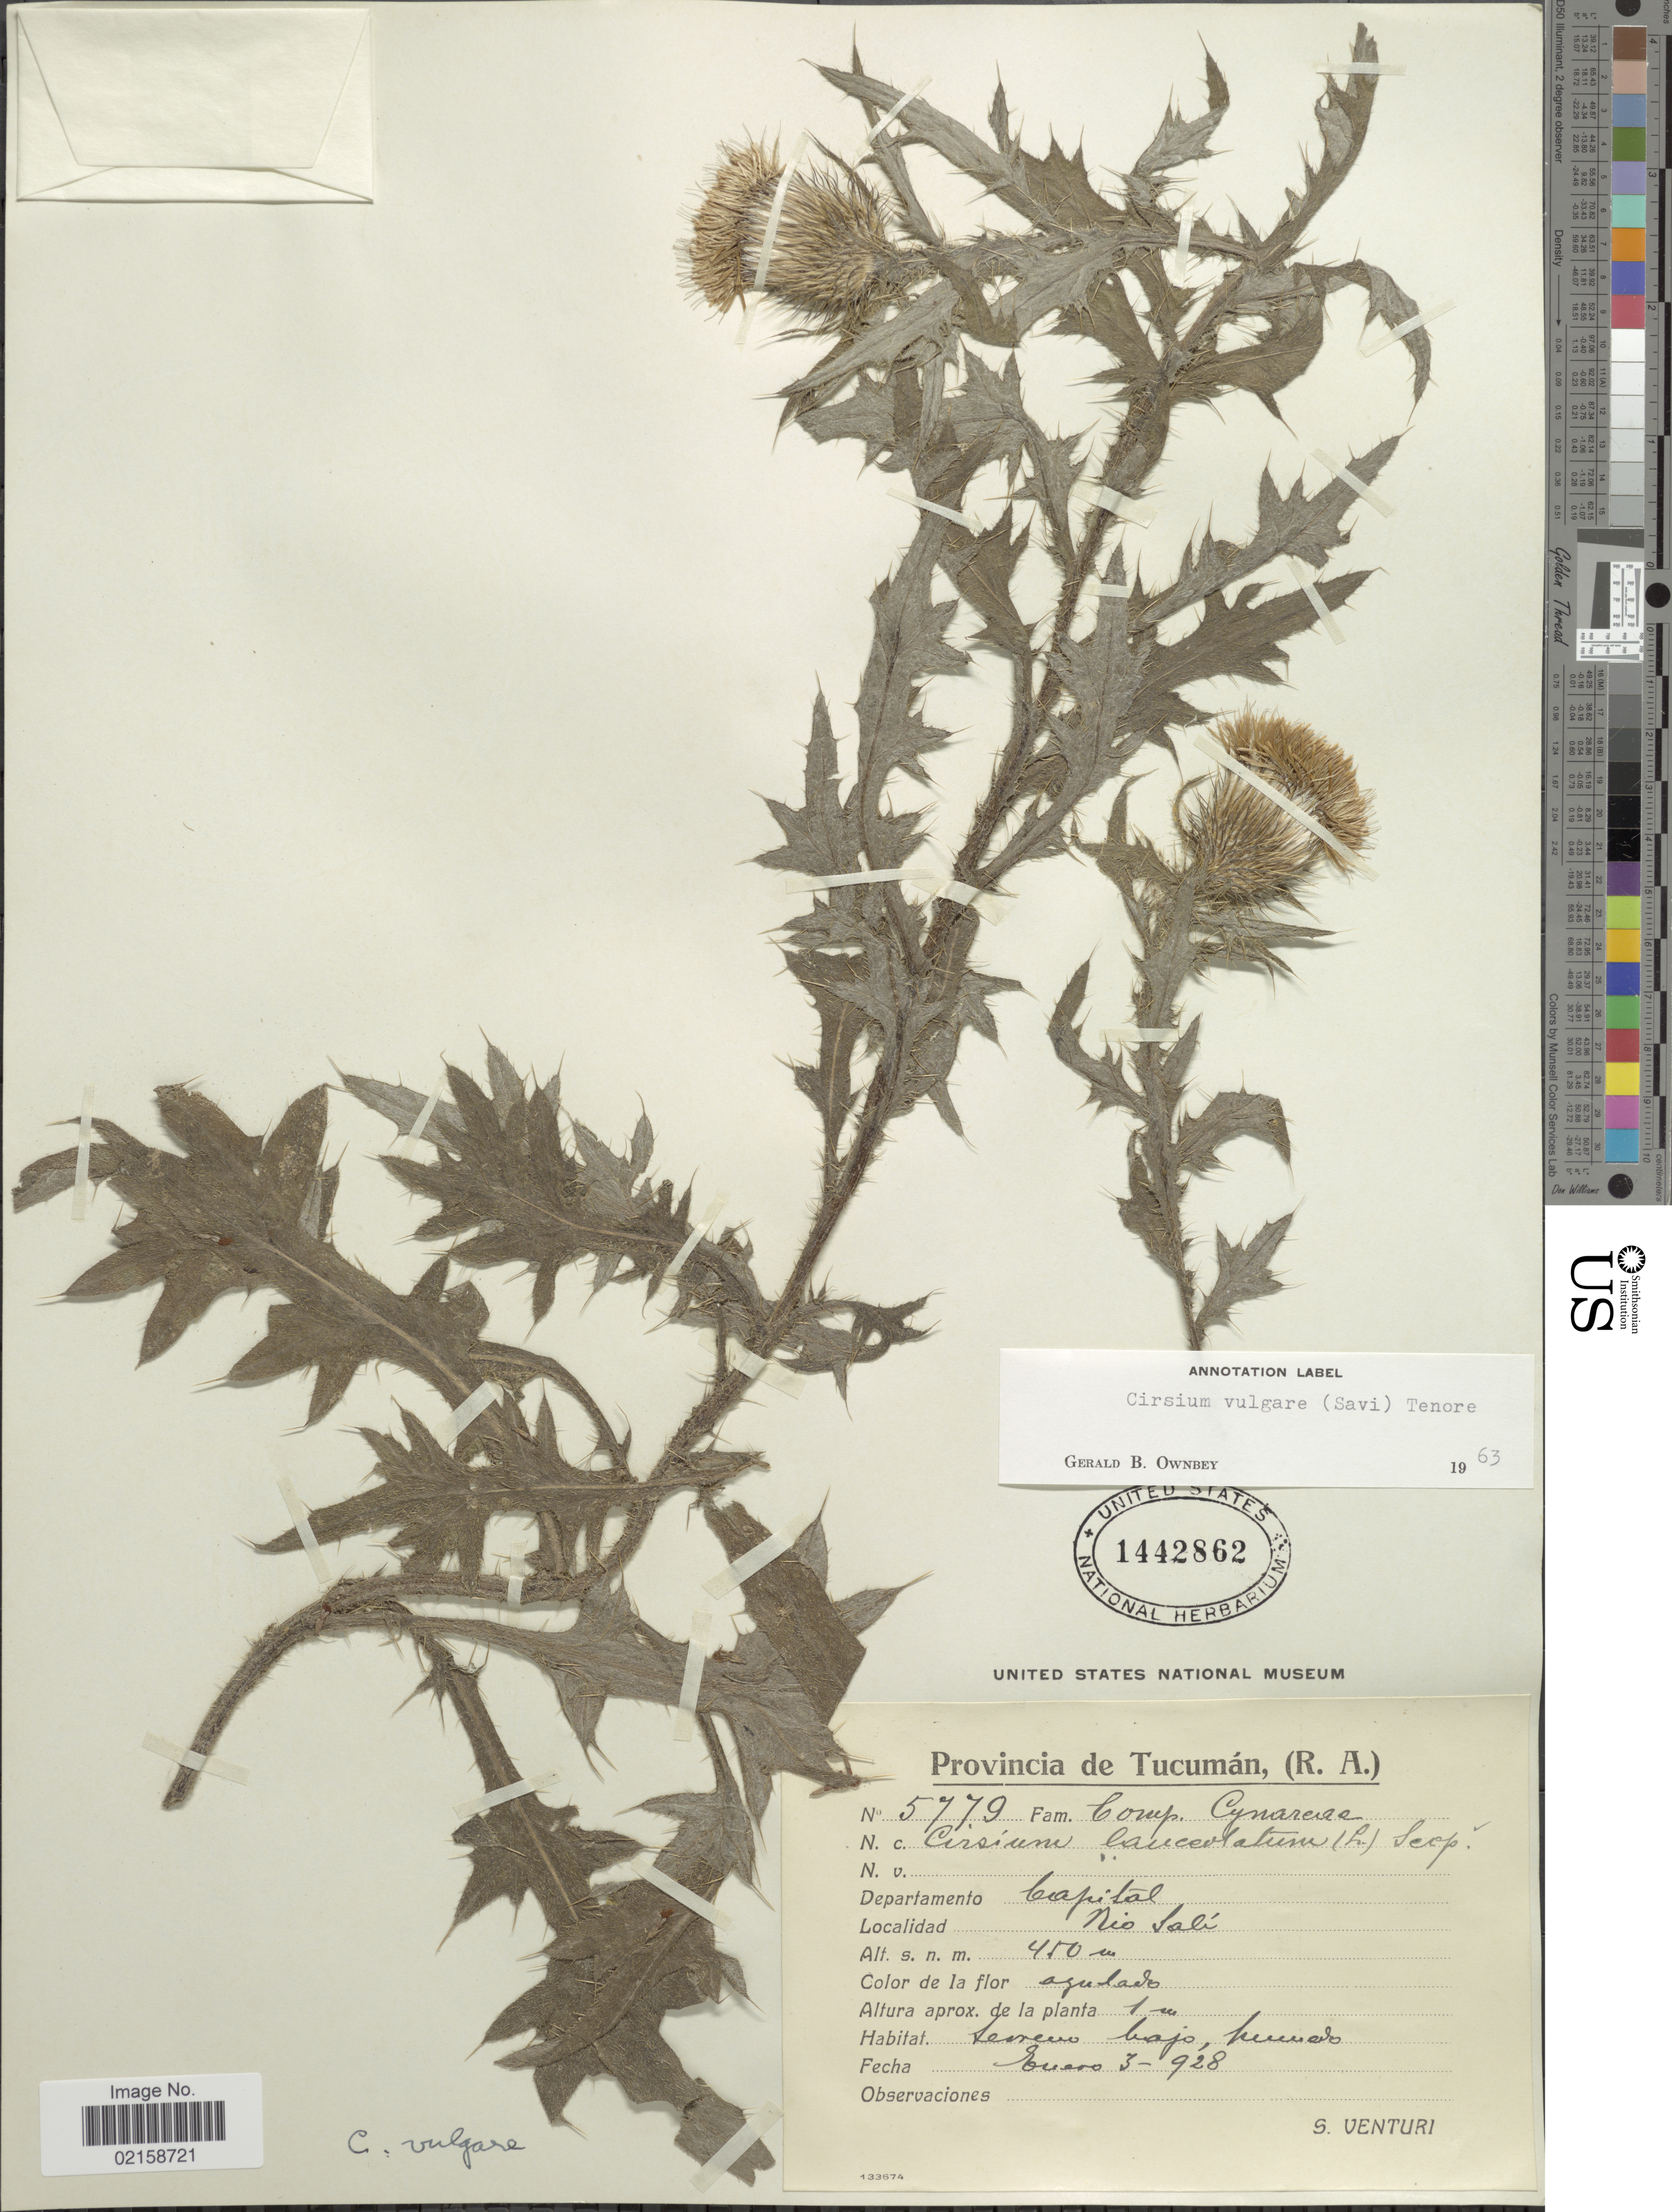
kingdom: Plantae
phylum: Tracheophyta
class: Magnoliopsida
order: Asterales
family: Asteraceae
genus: Cirsium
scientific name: Cirsium vulgare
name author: (Savi) Ten.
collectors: S. Venturi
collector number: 5779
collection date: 1928-01-03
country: Argentina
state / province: Tucuman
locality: (R.A.), Departamento Capital, Rio Sali.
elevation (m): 450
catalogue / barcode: US 1442862